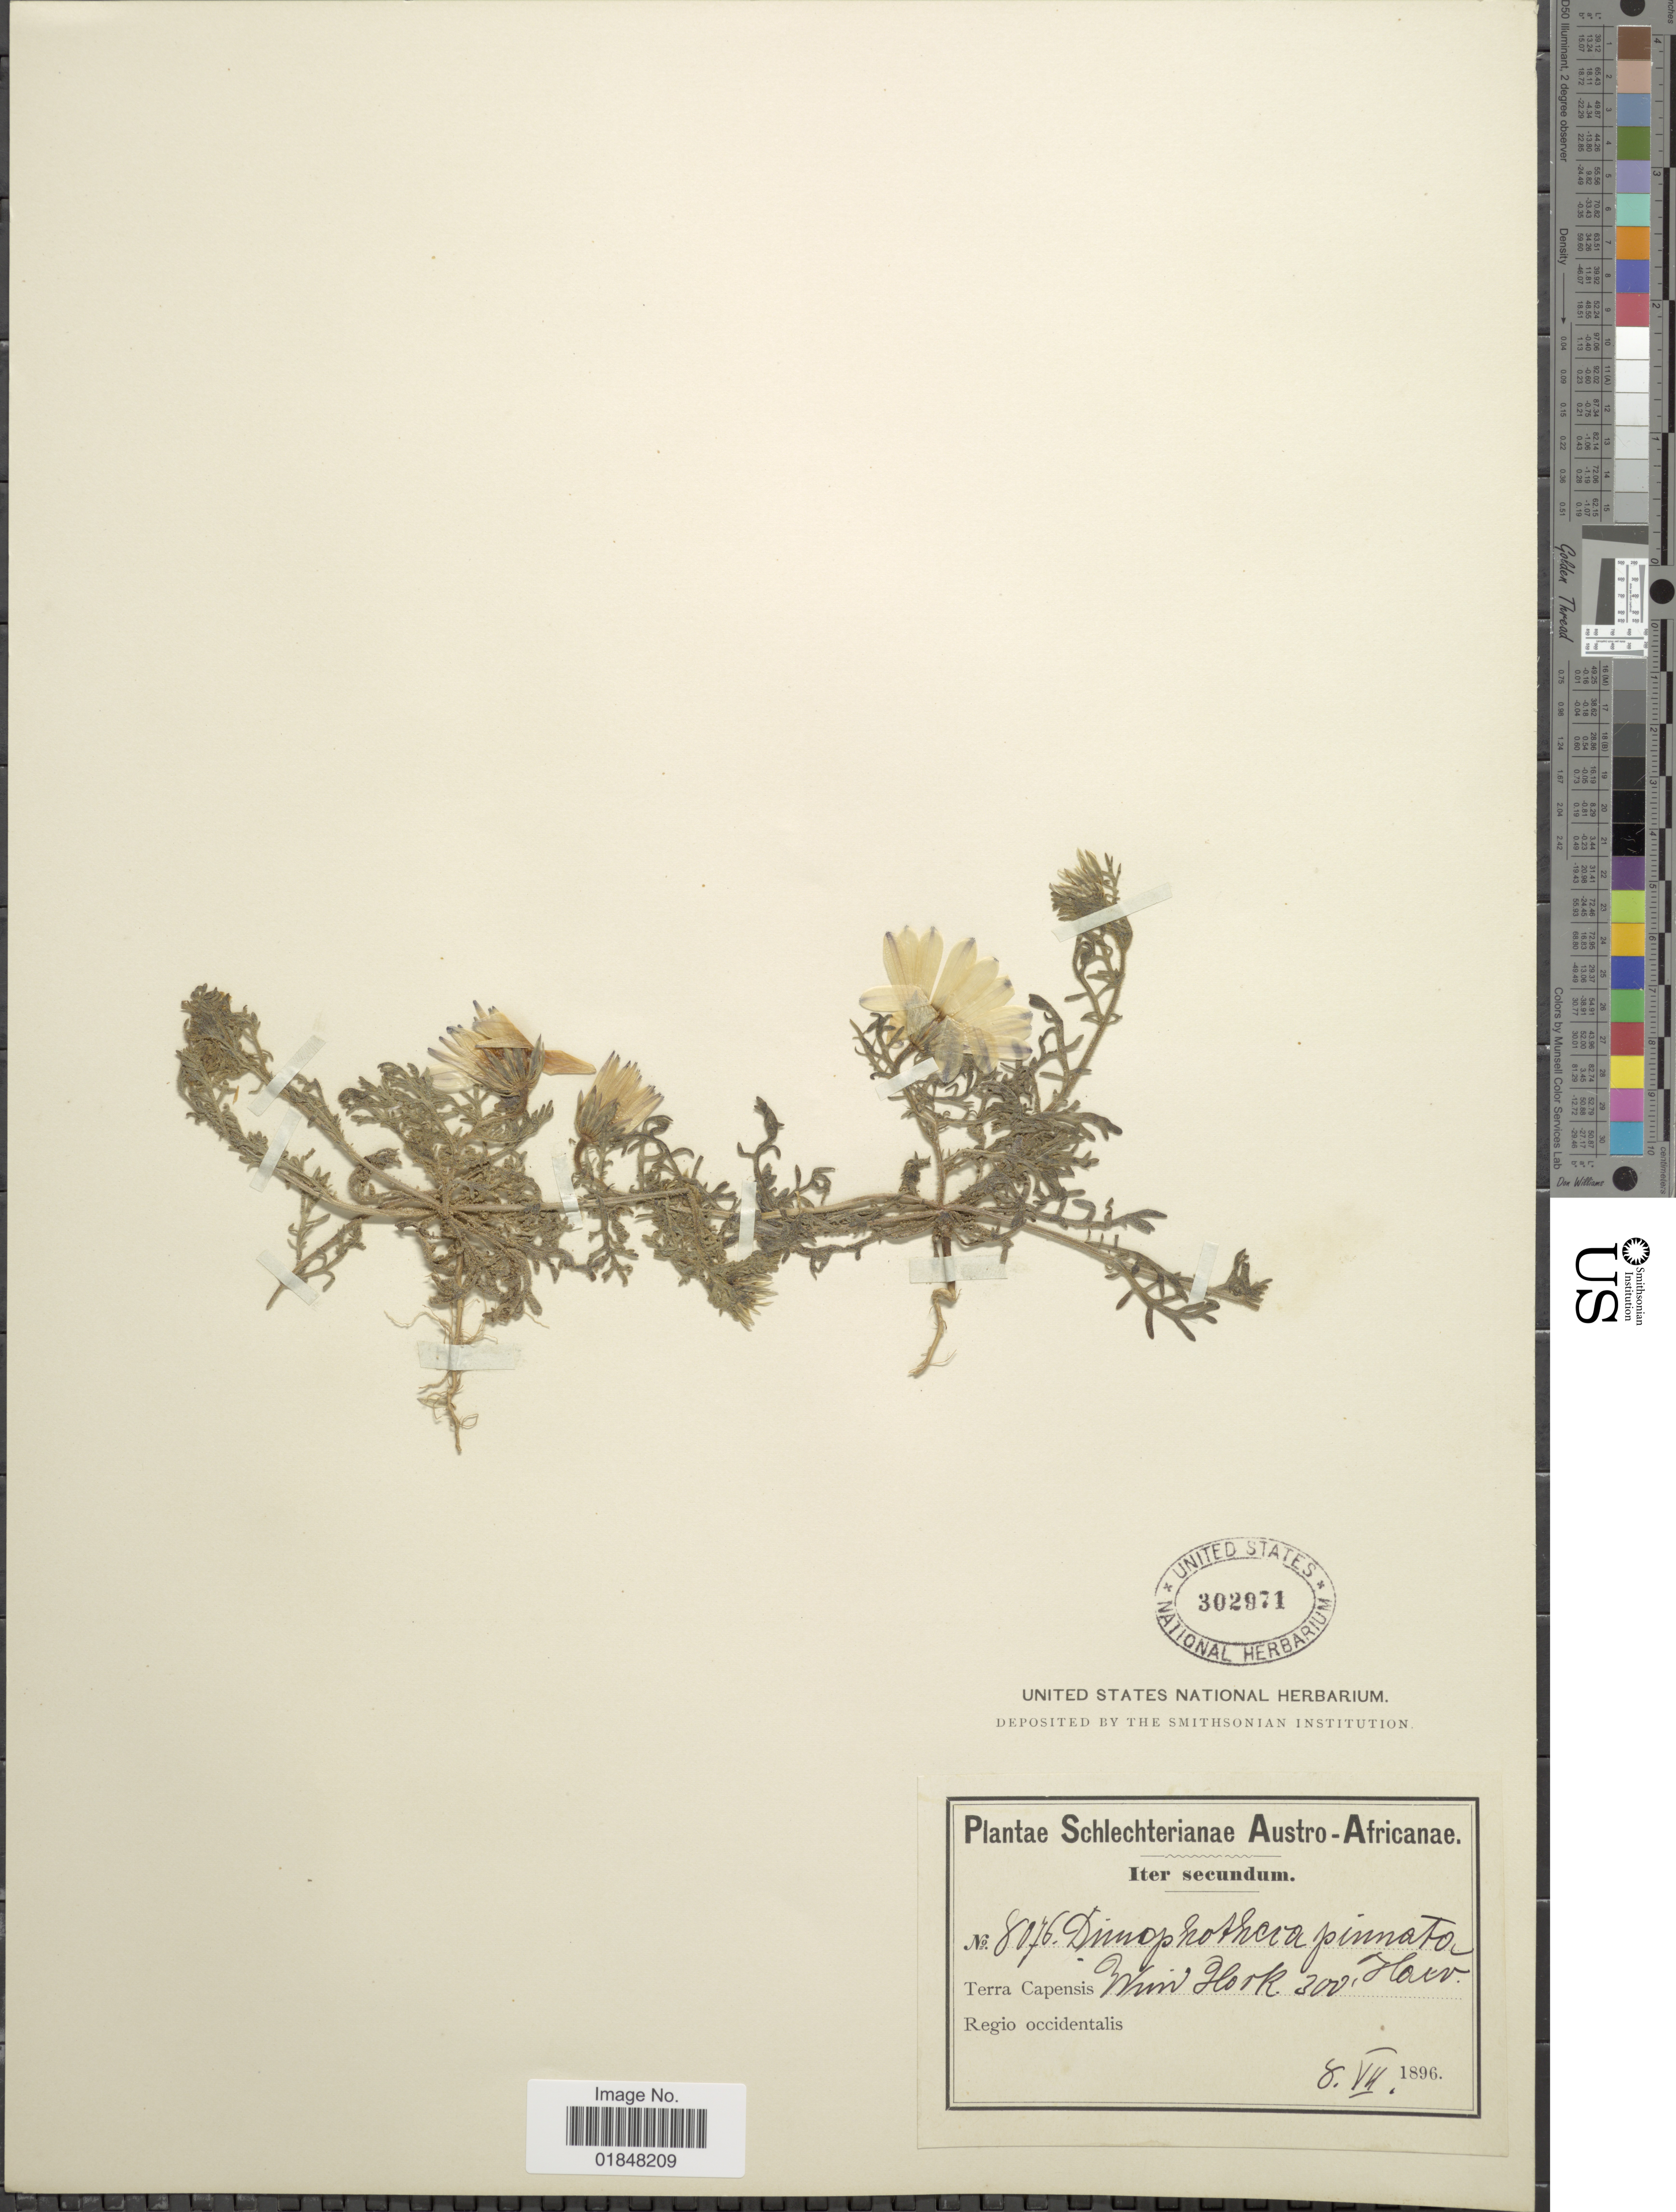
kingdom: Plantae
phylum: Tracheophyta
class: Magnoliopsida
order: Asterales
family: Asteraceae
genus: Osteospermum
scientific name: Osteospermum pinnatum var. pinnatum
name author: (Thunb.) Norl.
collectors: Schlechter, --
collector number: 8076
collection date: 1896-07-08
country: South Africa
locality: Austro - Africanae, Terra Capensis, Windhoek, Regio occidentalis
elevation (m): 91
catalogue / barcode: US 302971